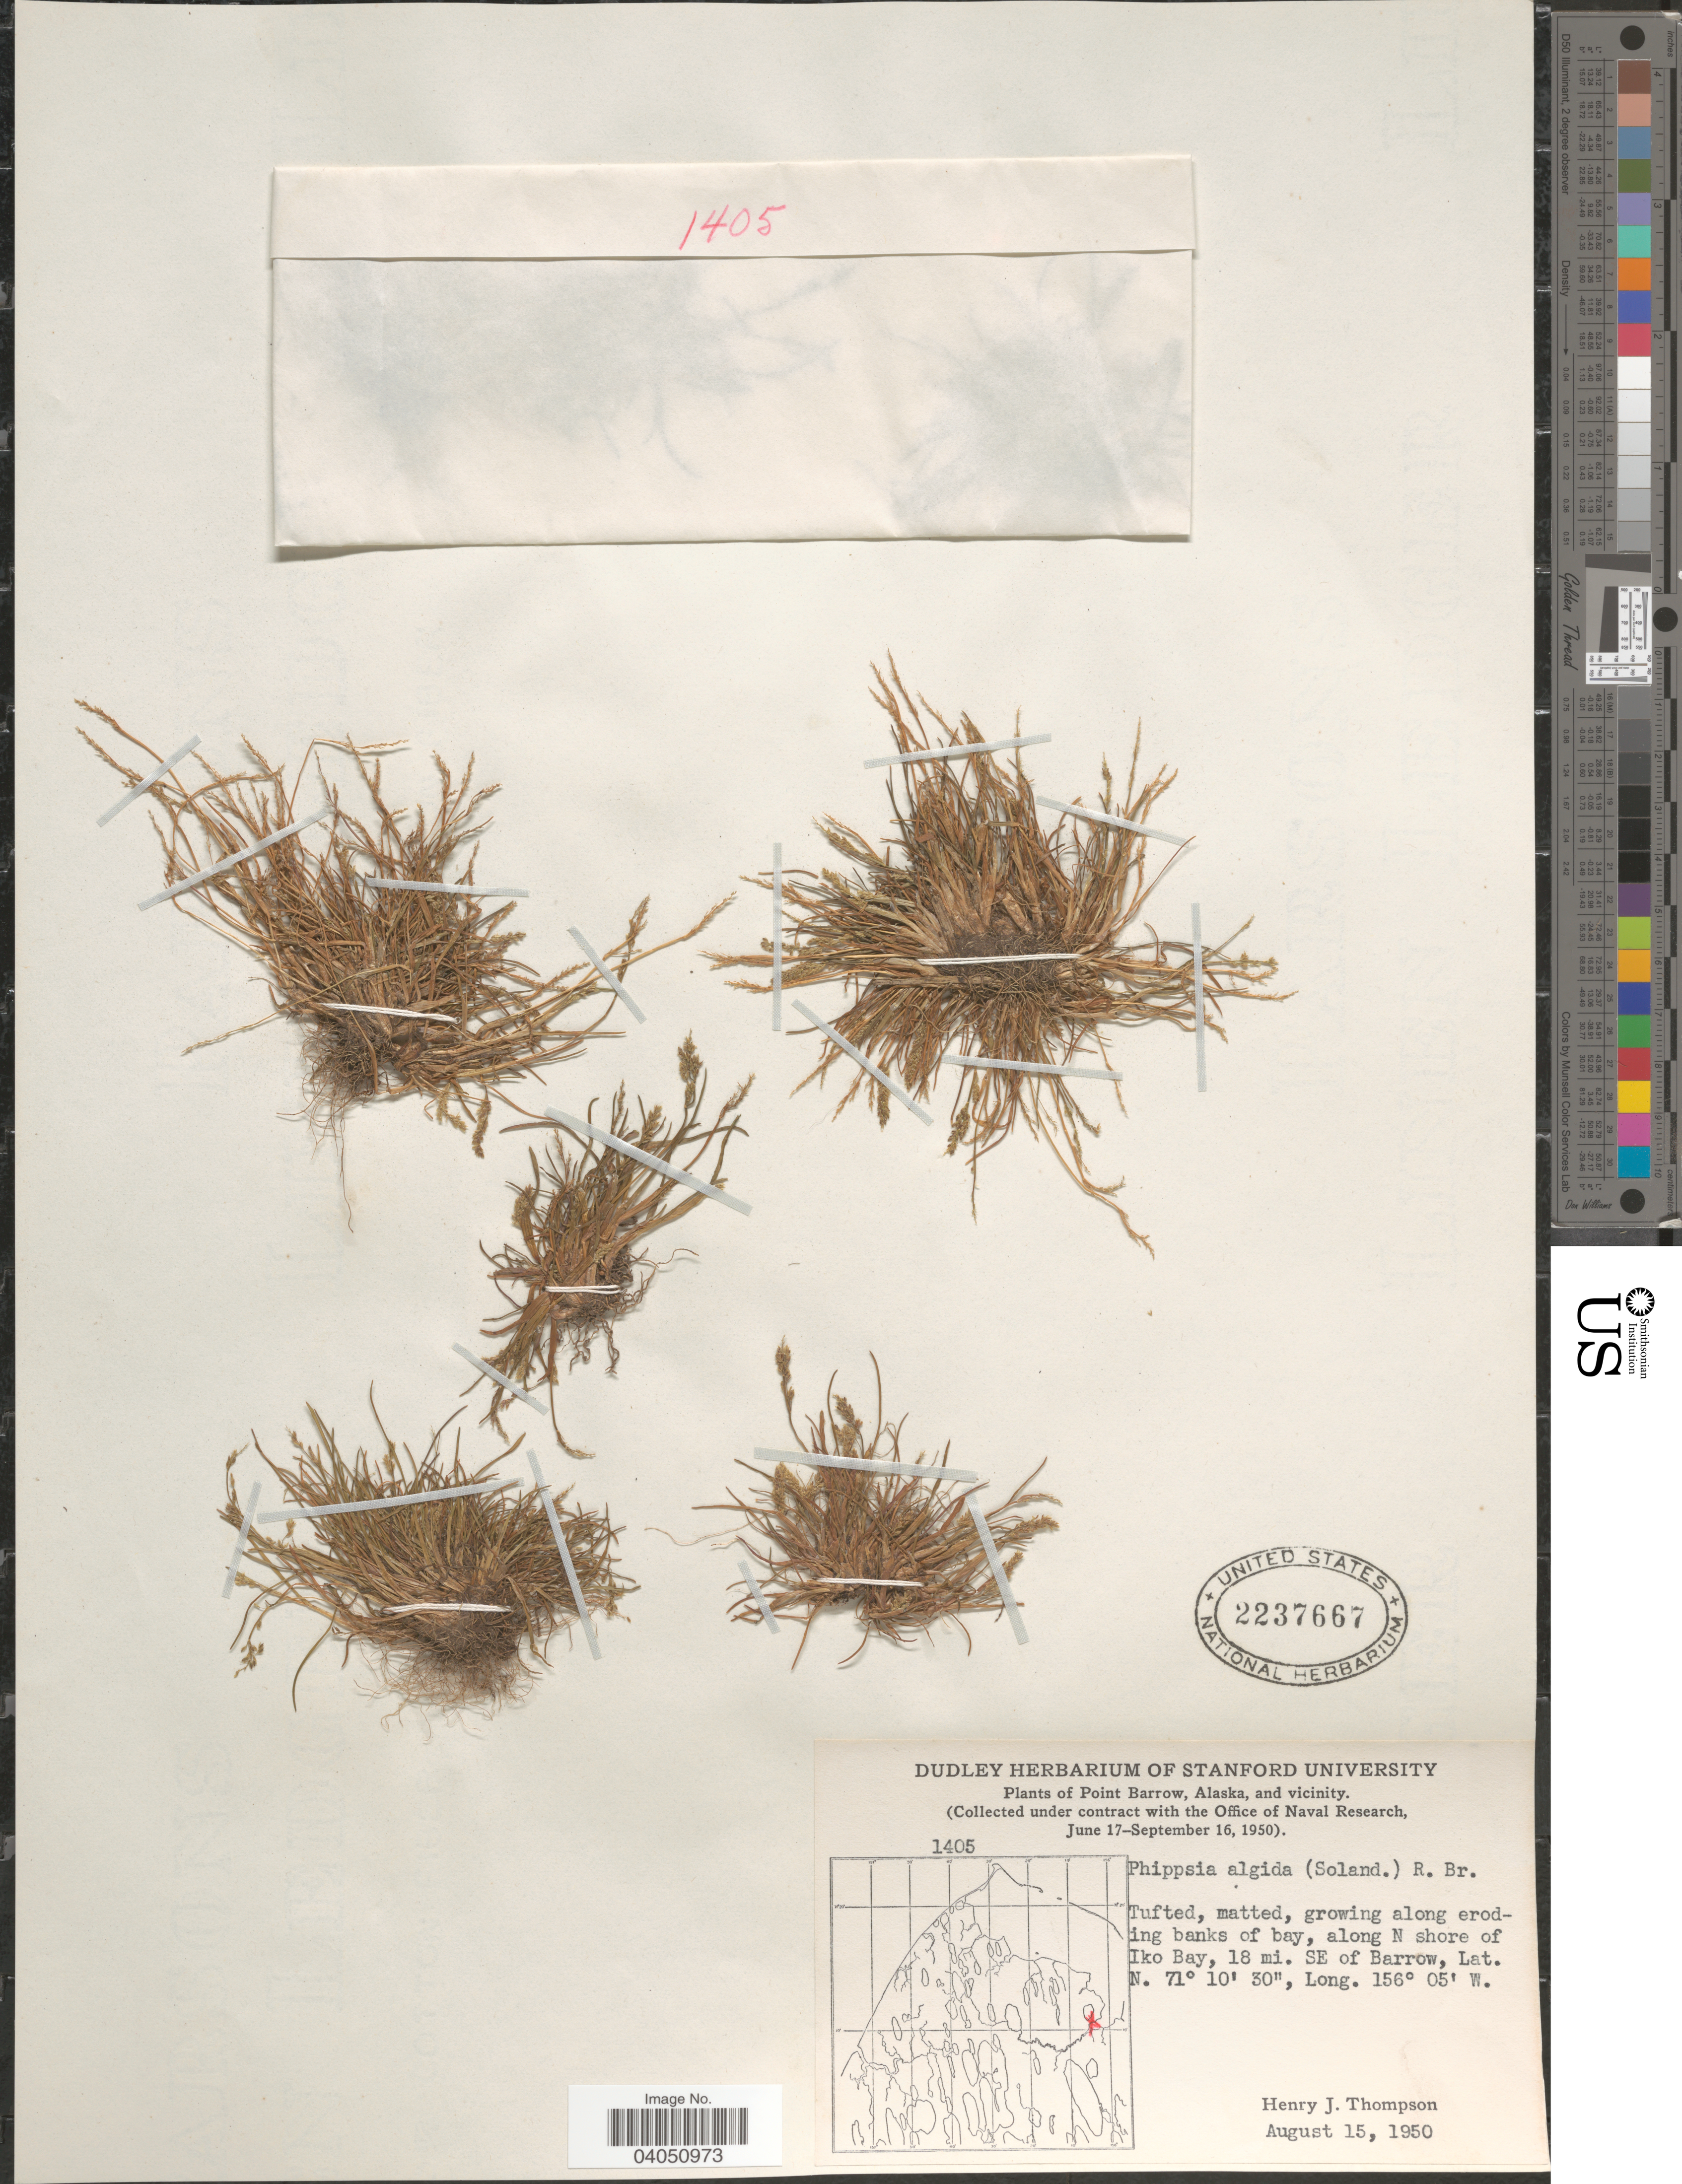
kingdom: Plantae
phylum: Tracheophyta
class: Liliopsida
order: Poales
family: Poaceae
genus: Phippsia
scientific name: Phippsia algida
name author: (Sol.) R. Br.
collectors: H. J. Thompson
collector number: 1405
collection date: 1950-08-15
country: United States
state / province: Alaska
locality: Point Barrow, and vicinity. Tufted, matted, growing along eroding banks of bay, along N shore of Iko Bay, 18 mi. SE of Barrow.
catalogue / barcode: US 2237667